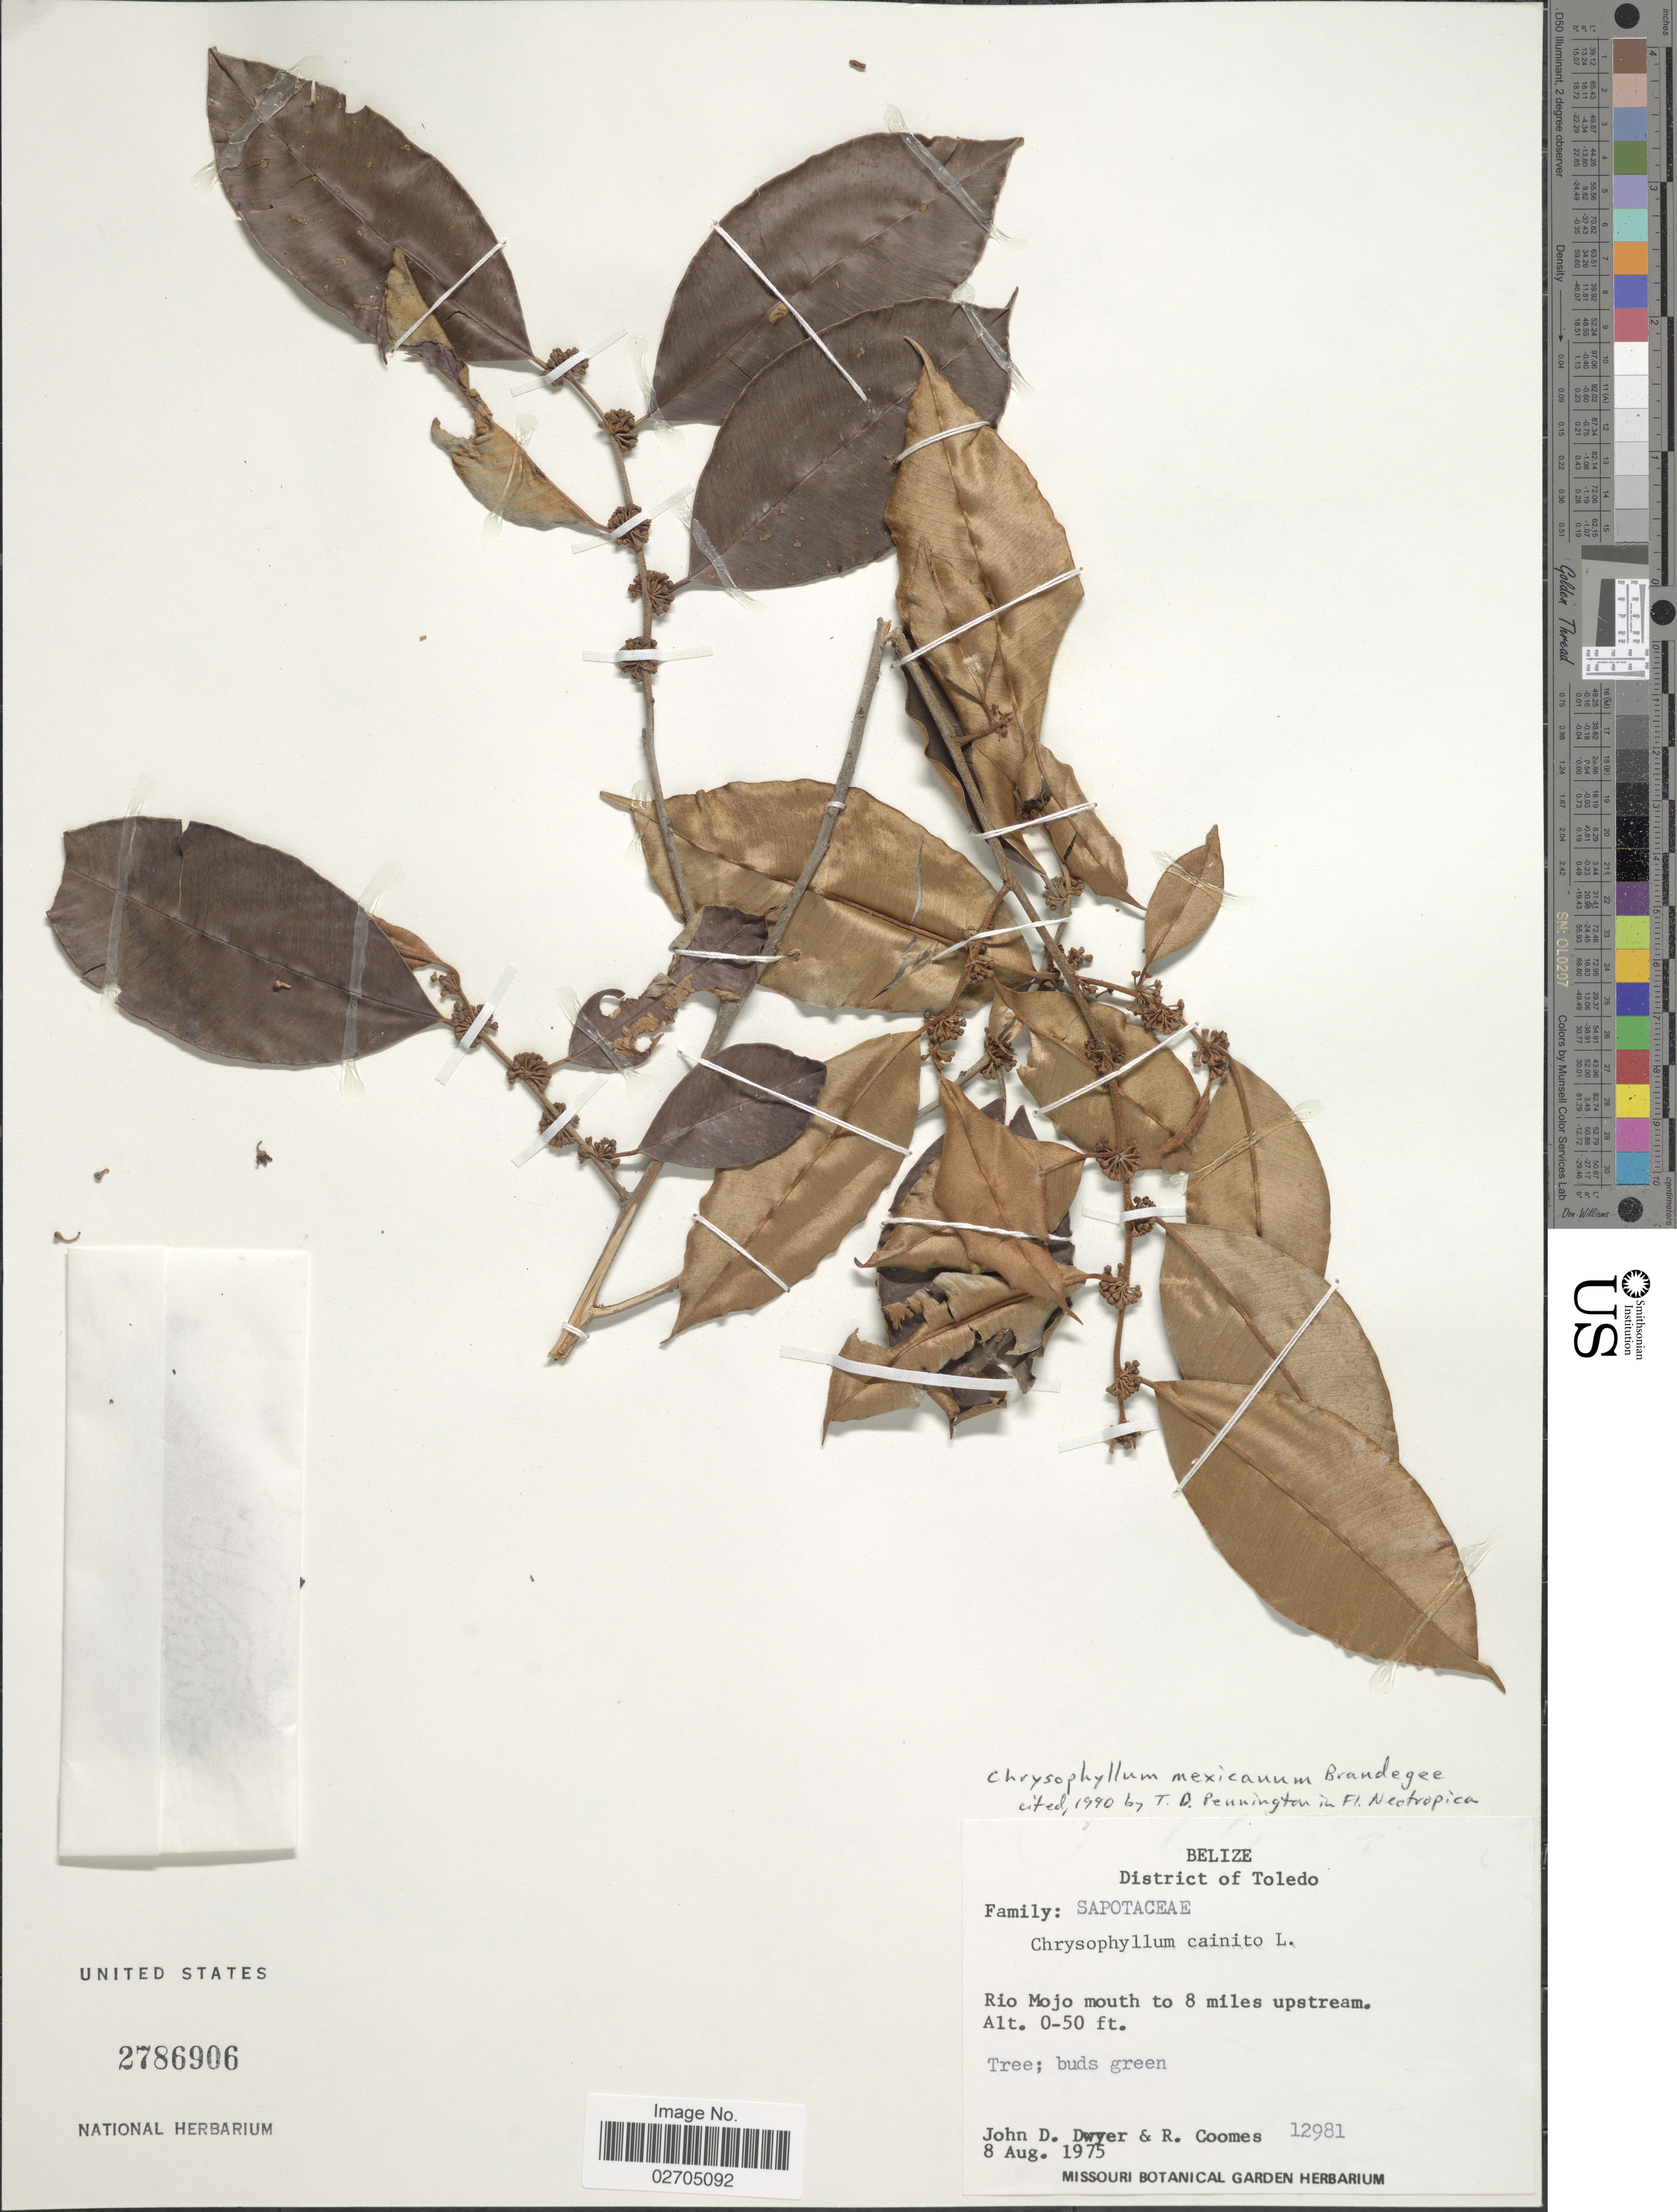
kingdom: Plantae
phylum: Tracheophyta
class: Magnoliopsida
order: Ericales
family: Sapotaceae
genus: Chrysophyllum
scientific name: Chrysophyllum mexicanum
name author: Brandegee ex Standl.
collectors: J. D. Dwyer & R. Coomes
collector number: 12981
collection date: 1975-08-08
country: Belize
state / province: Toledo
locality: Rio Mojo mouth to 8 miles upstream.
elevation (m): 0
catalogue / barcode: US 2786906